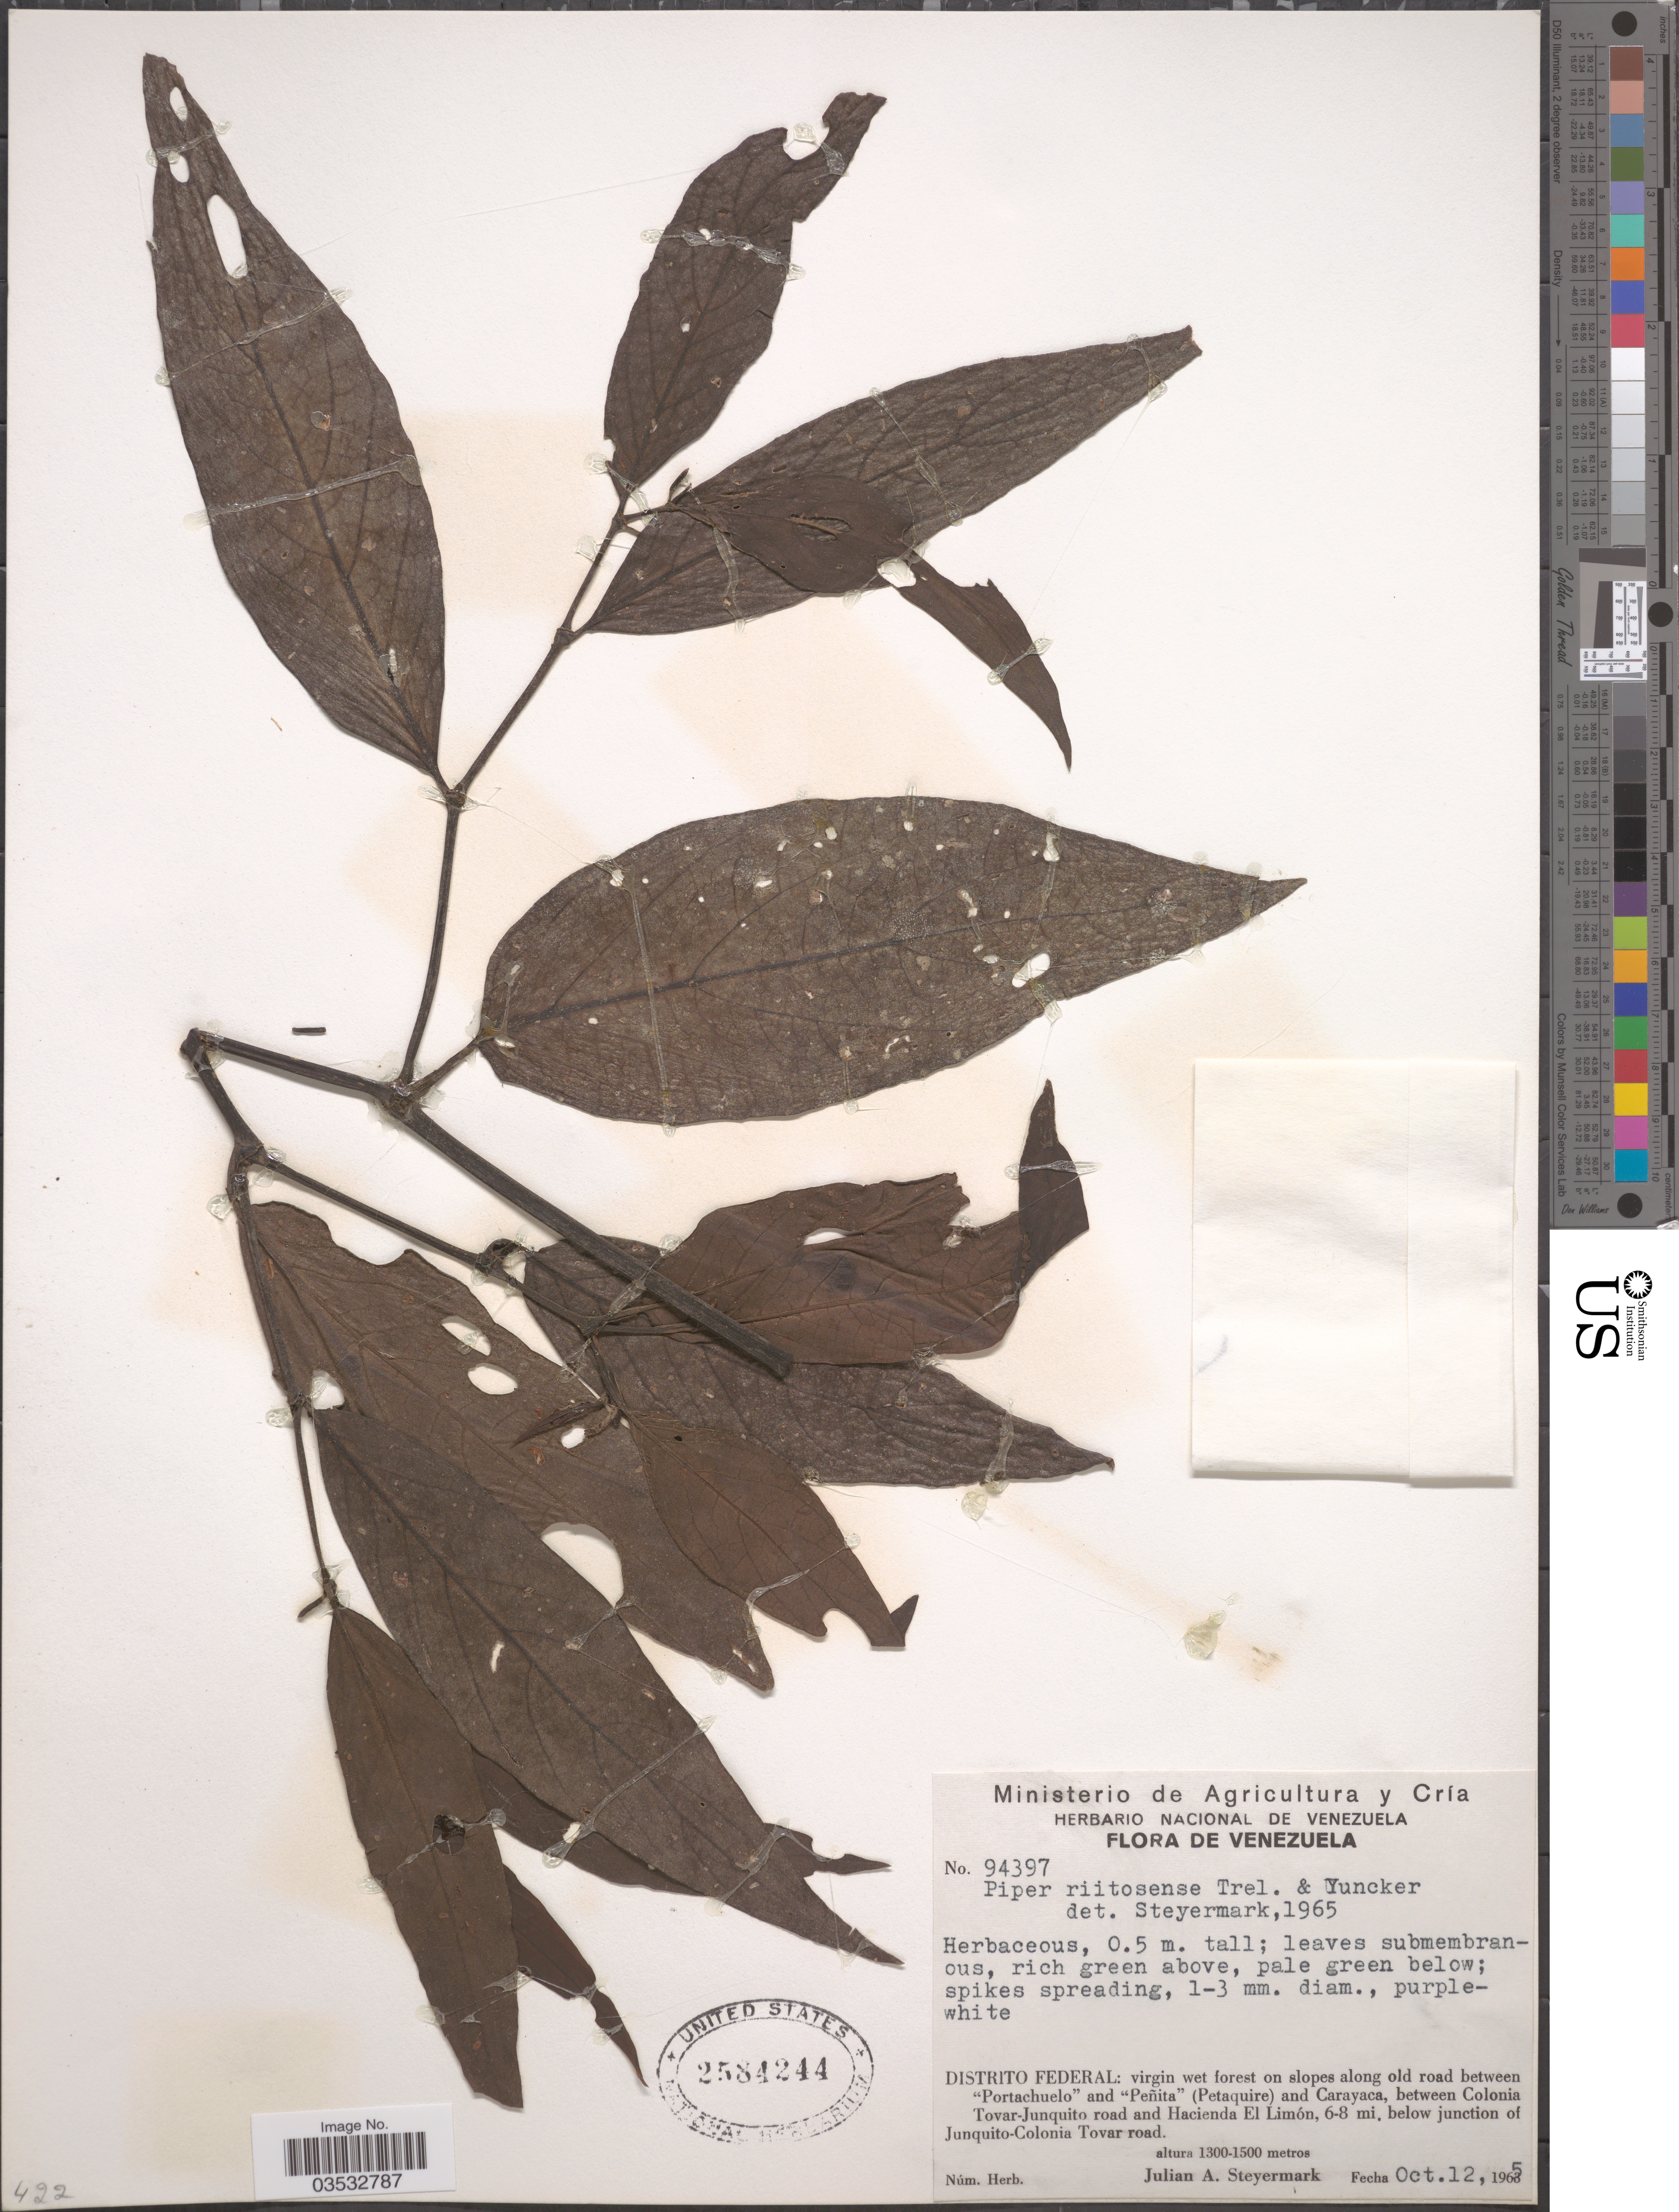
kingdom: Plantae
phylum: Tracheophyta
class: Magnoliopsida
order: Piperales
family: Piperaceae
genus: Piper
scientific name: Piper riitosense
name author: Trel. & Yunck.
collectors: J. Steyermark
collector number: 94397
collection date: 1965-10-12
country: Venezuela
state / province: Distrito Federal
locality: Virgin wet forest on slopes along old road between "Portachuelo" and "Peñita" (Petaquire) and Carayaca, between Colonia Tovar-Junquito road and Hacienda El Limón, 6-8 mi, below junction of Junquito-Colonia Tovas road.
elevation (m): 1300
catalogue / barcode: US 2584244